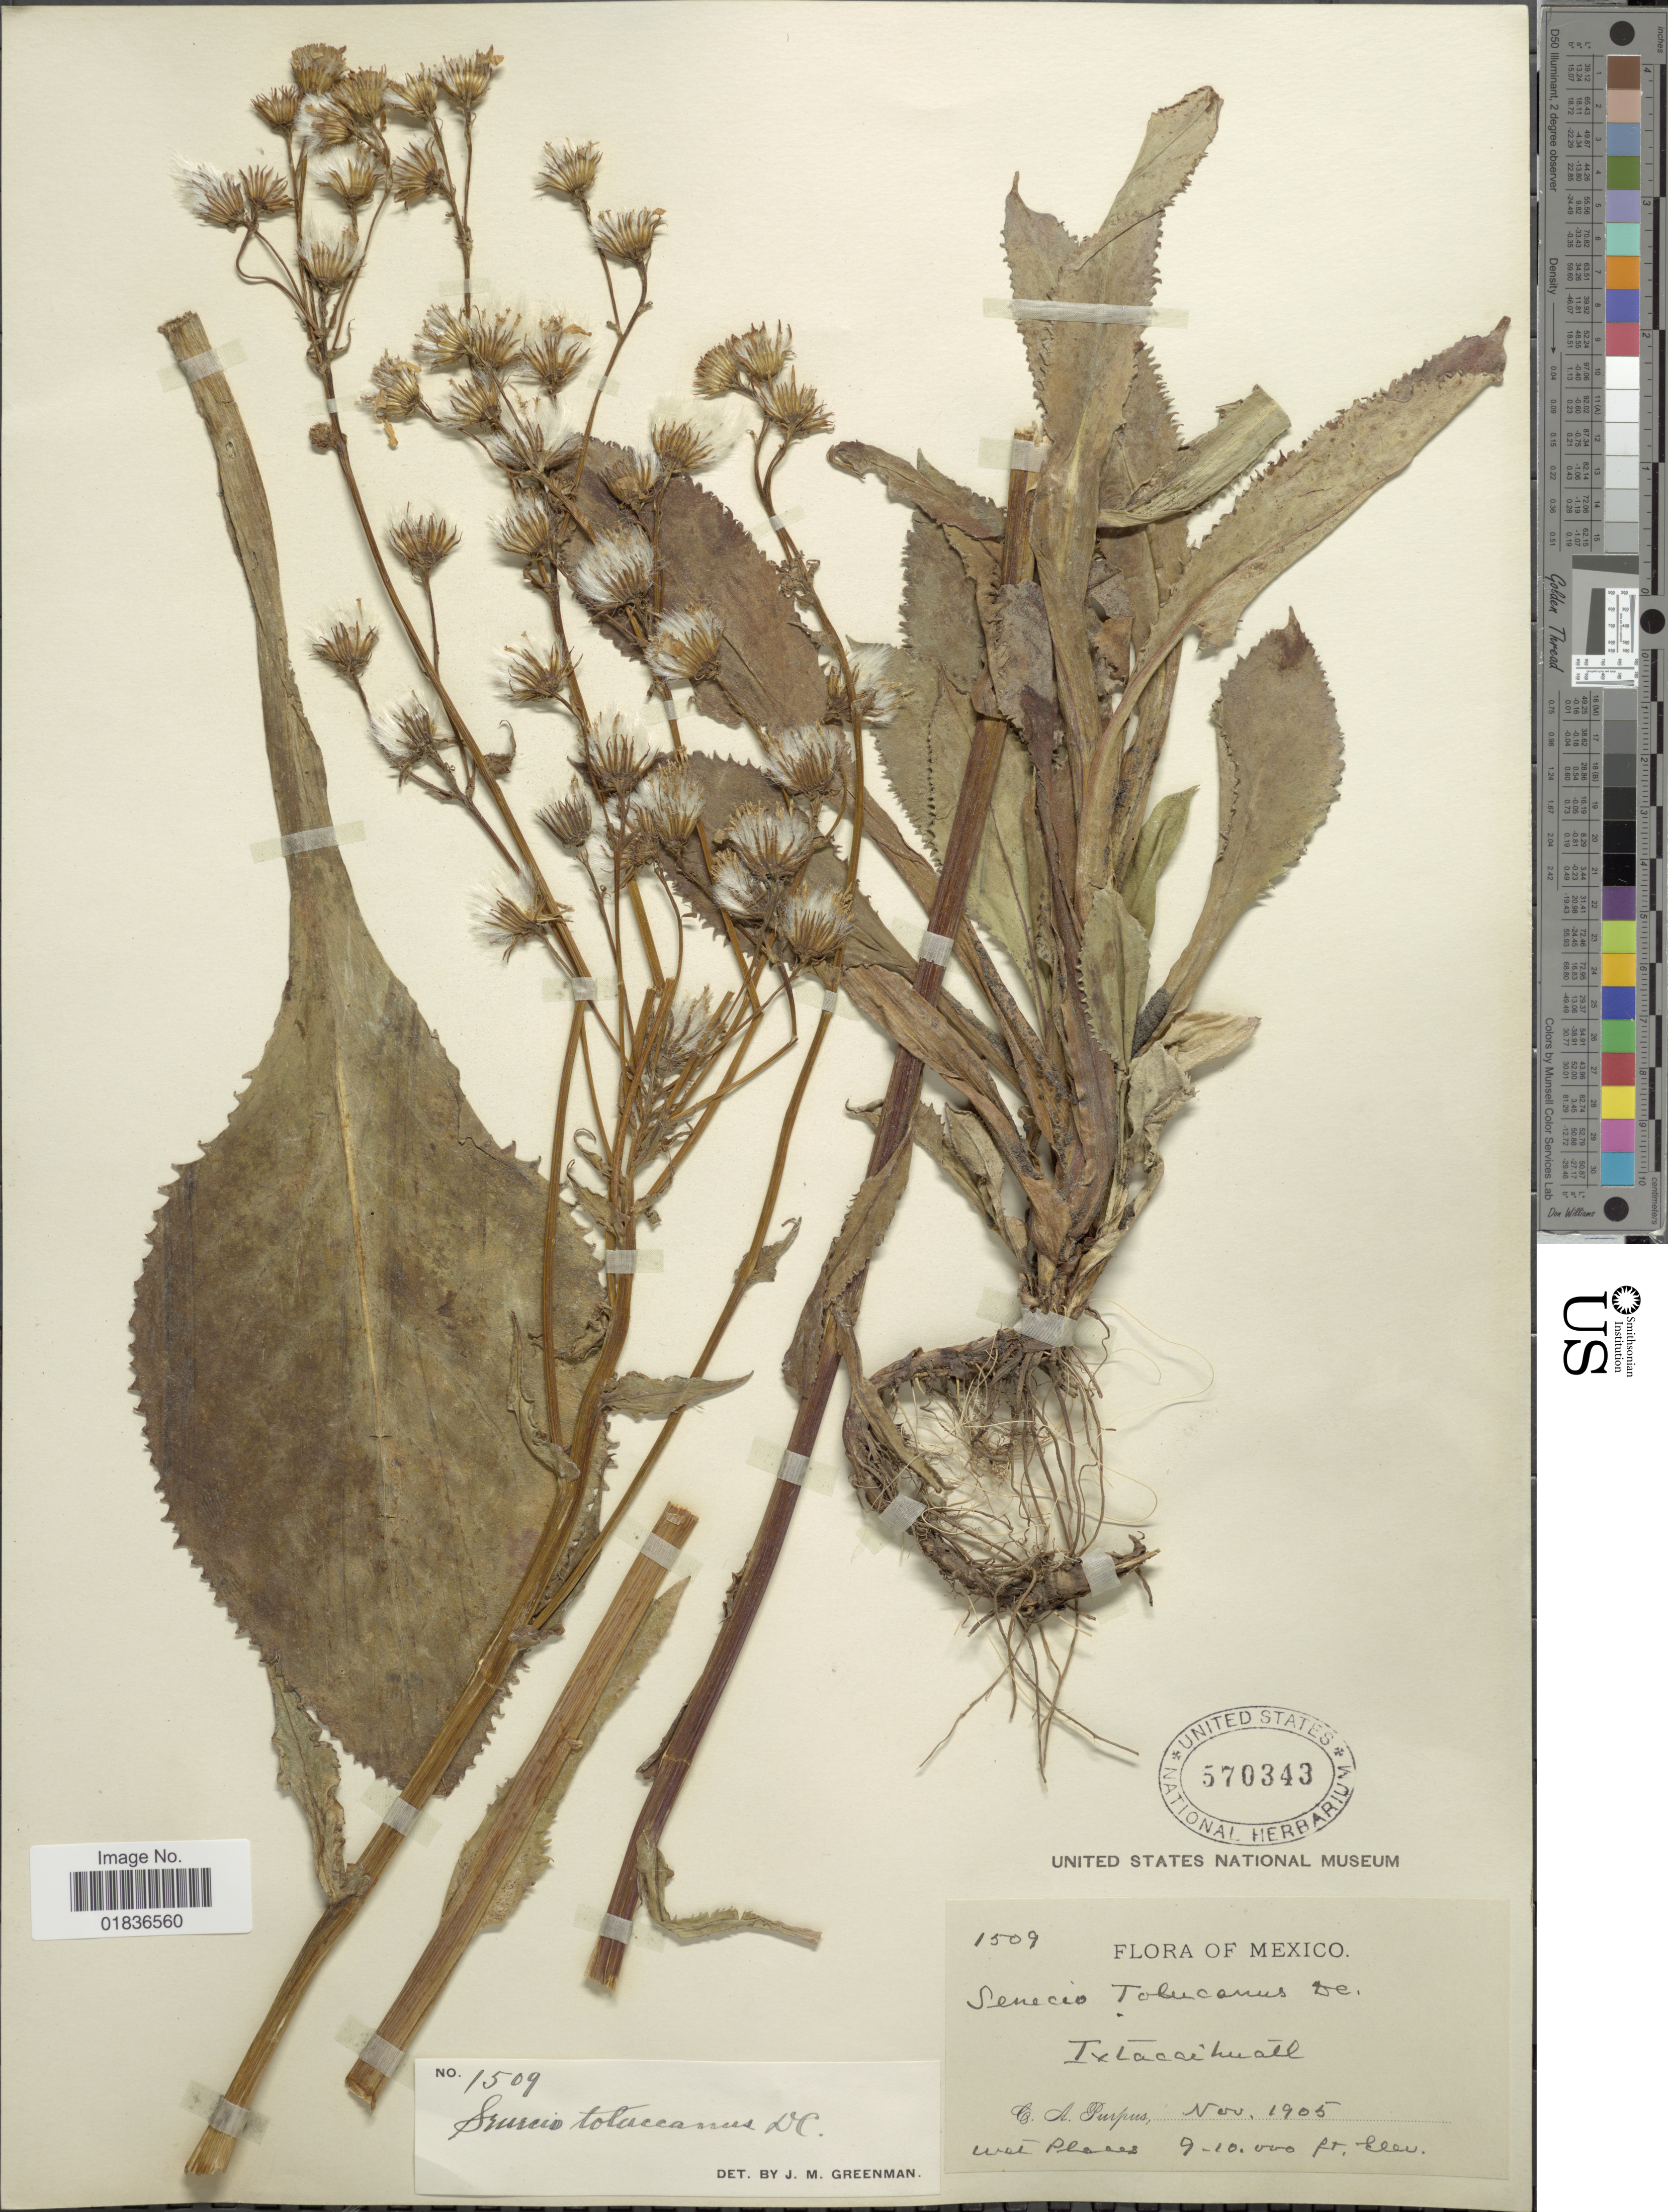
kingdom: Plantae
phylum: Tracheophyta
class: Magnoliopsida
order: Asterales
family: Asteraceae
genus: Senecio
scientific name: Senecio toluccanus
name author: DC.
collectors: C. A. Purpus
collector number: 1509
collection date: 1905-11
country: Mexico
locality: Ixtaccihuatl.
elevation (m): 2743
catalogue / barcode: US 570343